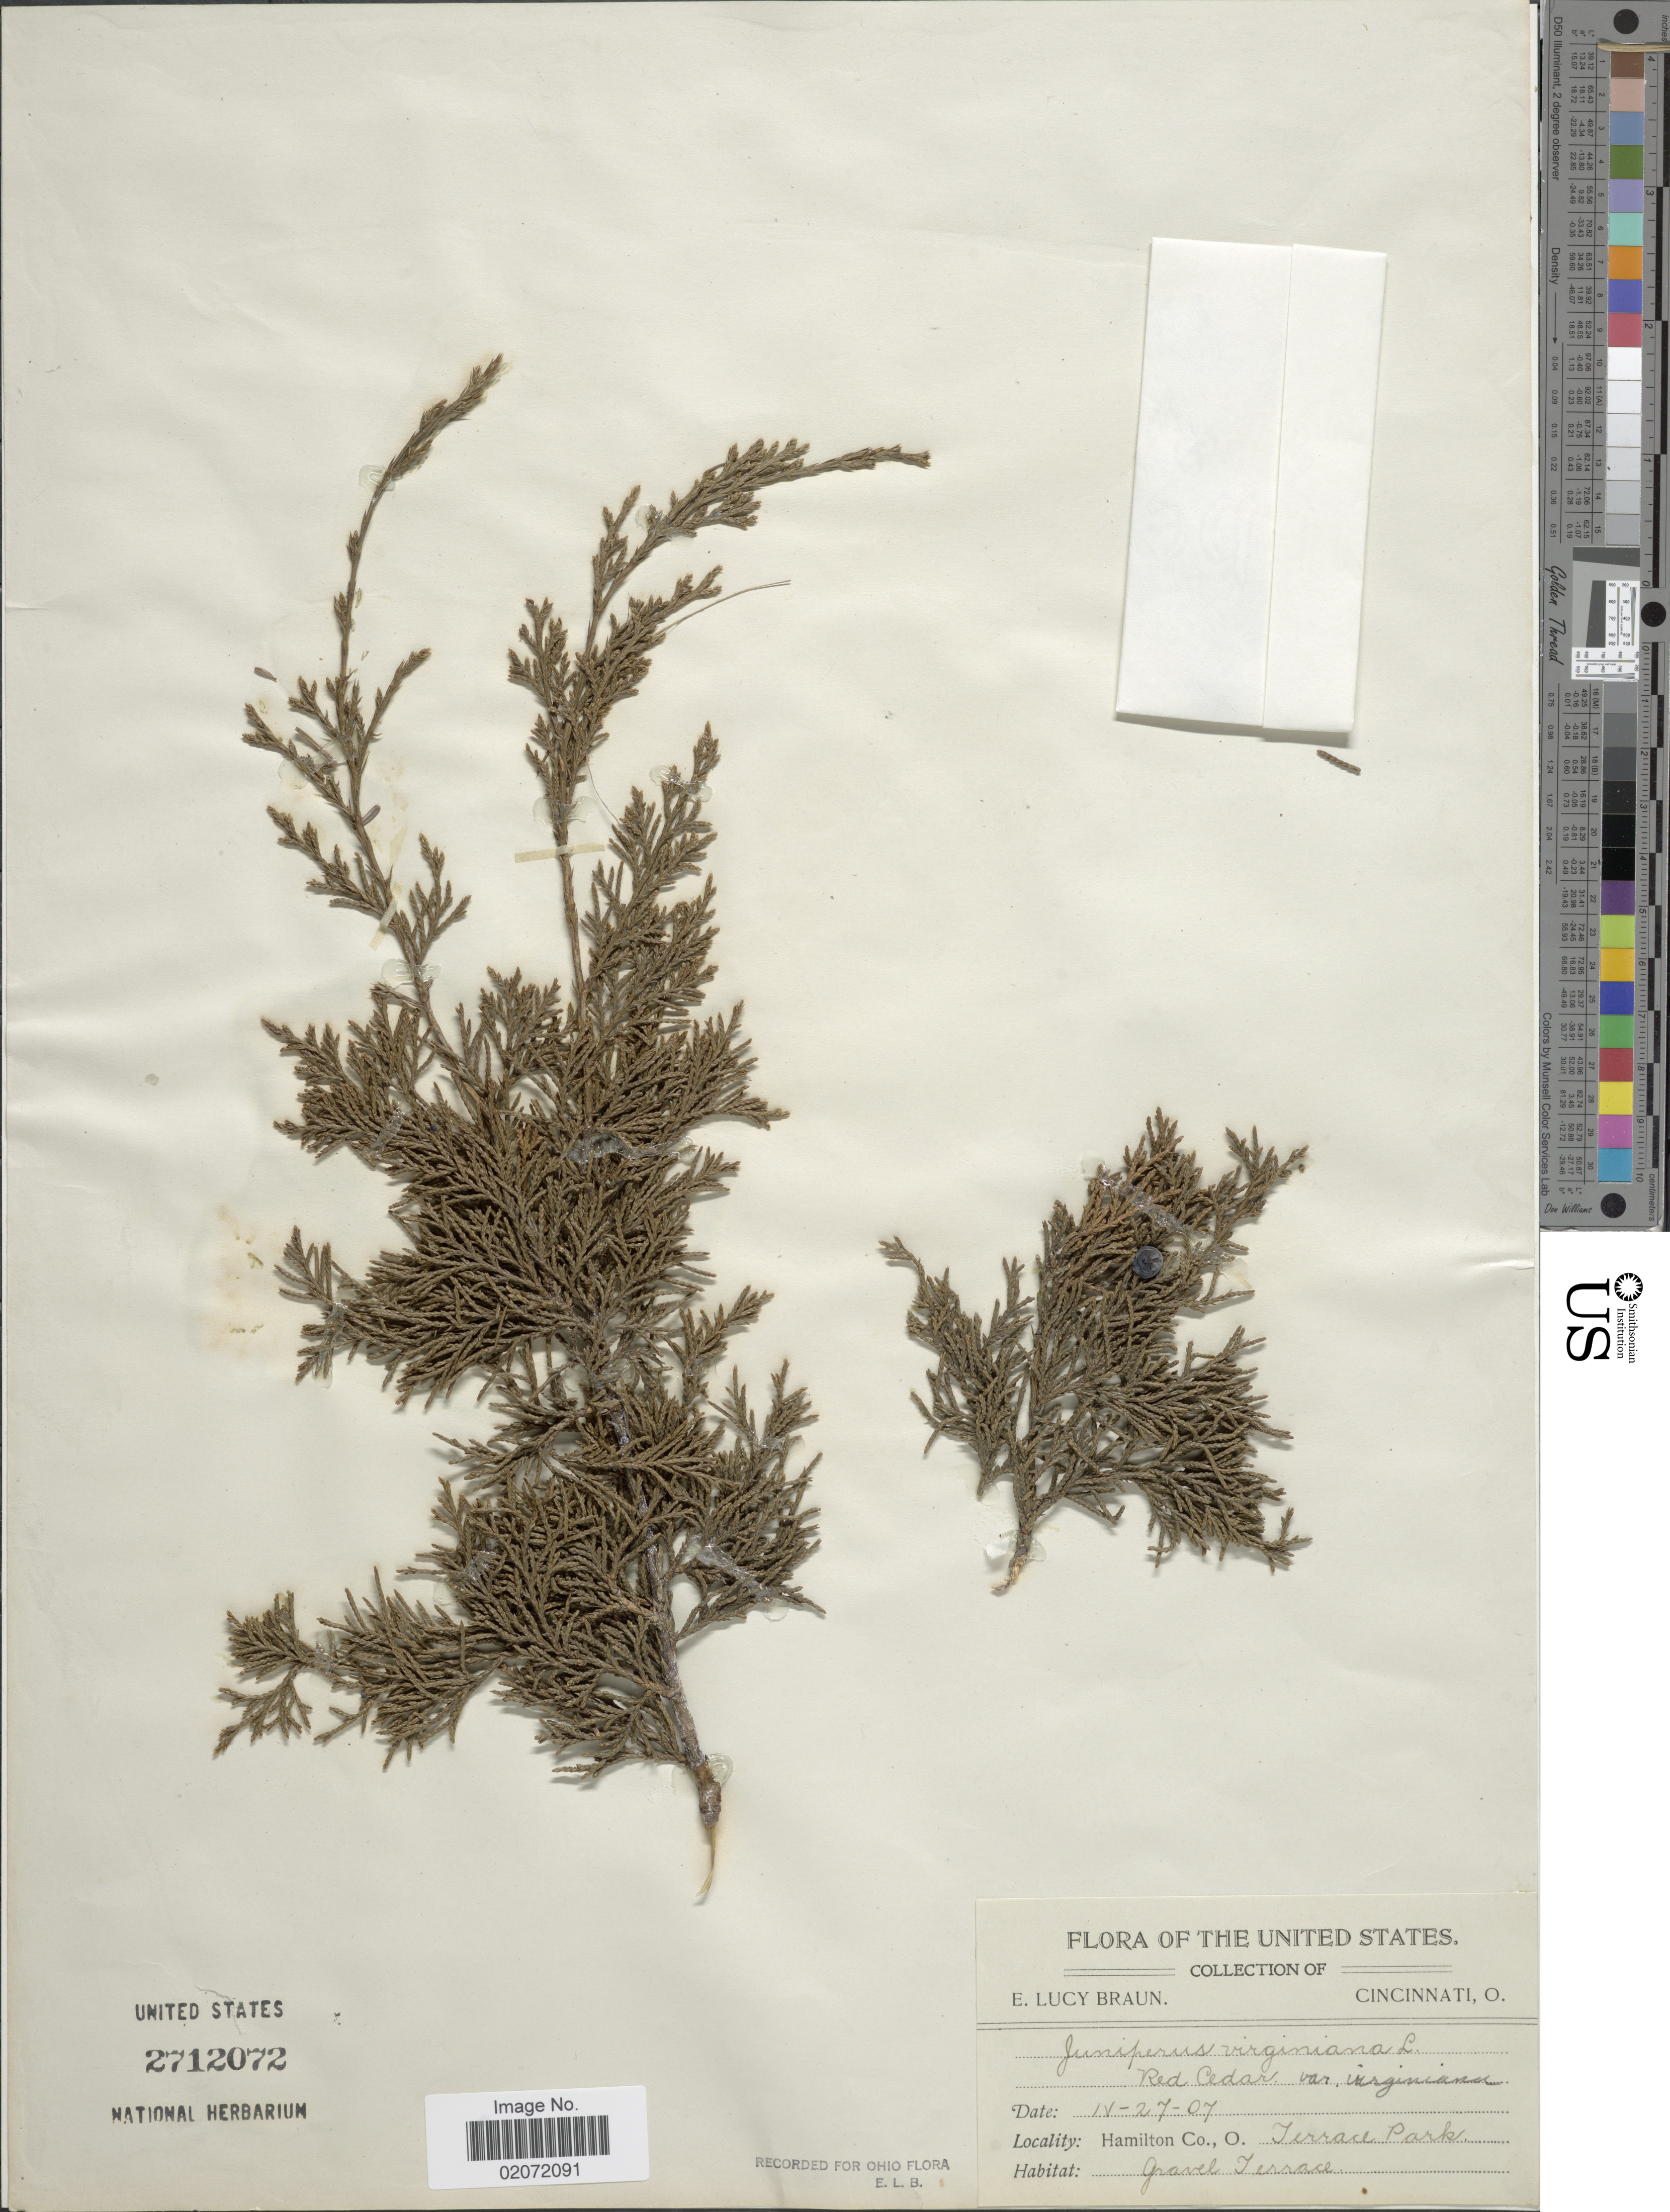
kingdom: Plantae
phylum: Tracheophyta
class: Pinopsida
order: Pinales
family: Cupressaceae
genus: Juniperus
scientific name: Juniperus virginiana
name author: L.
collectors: E. L. Braun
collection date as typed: Transcribed d/m/y: 27/4/7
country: United States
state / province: Ohio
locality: Hamilton Co. O. terrace Park.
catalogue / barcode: US 2712072